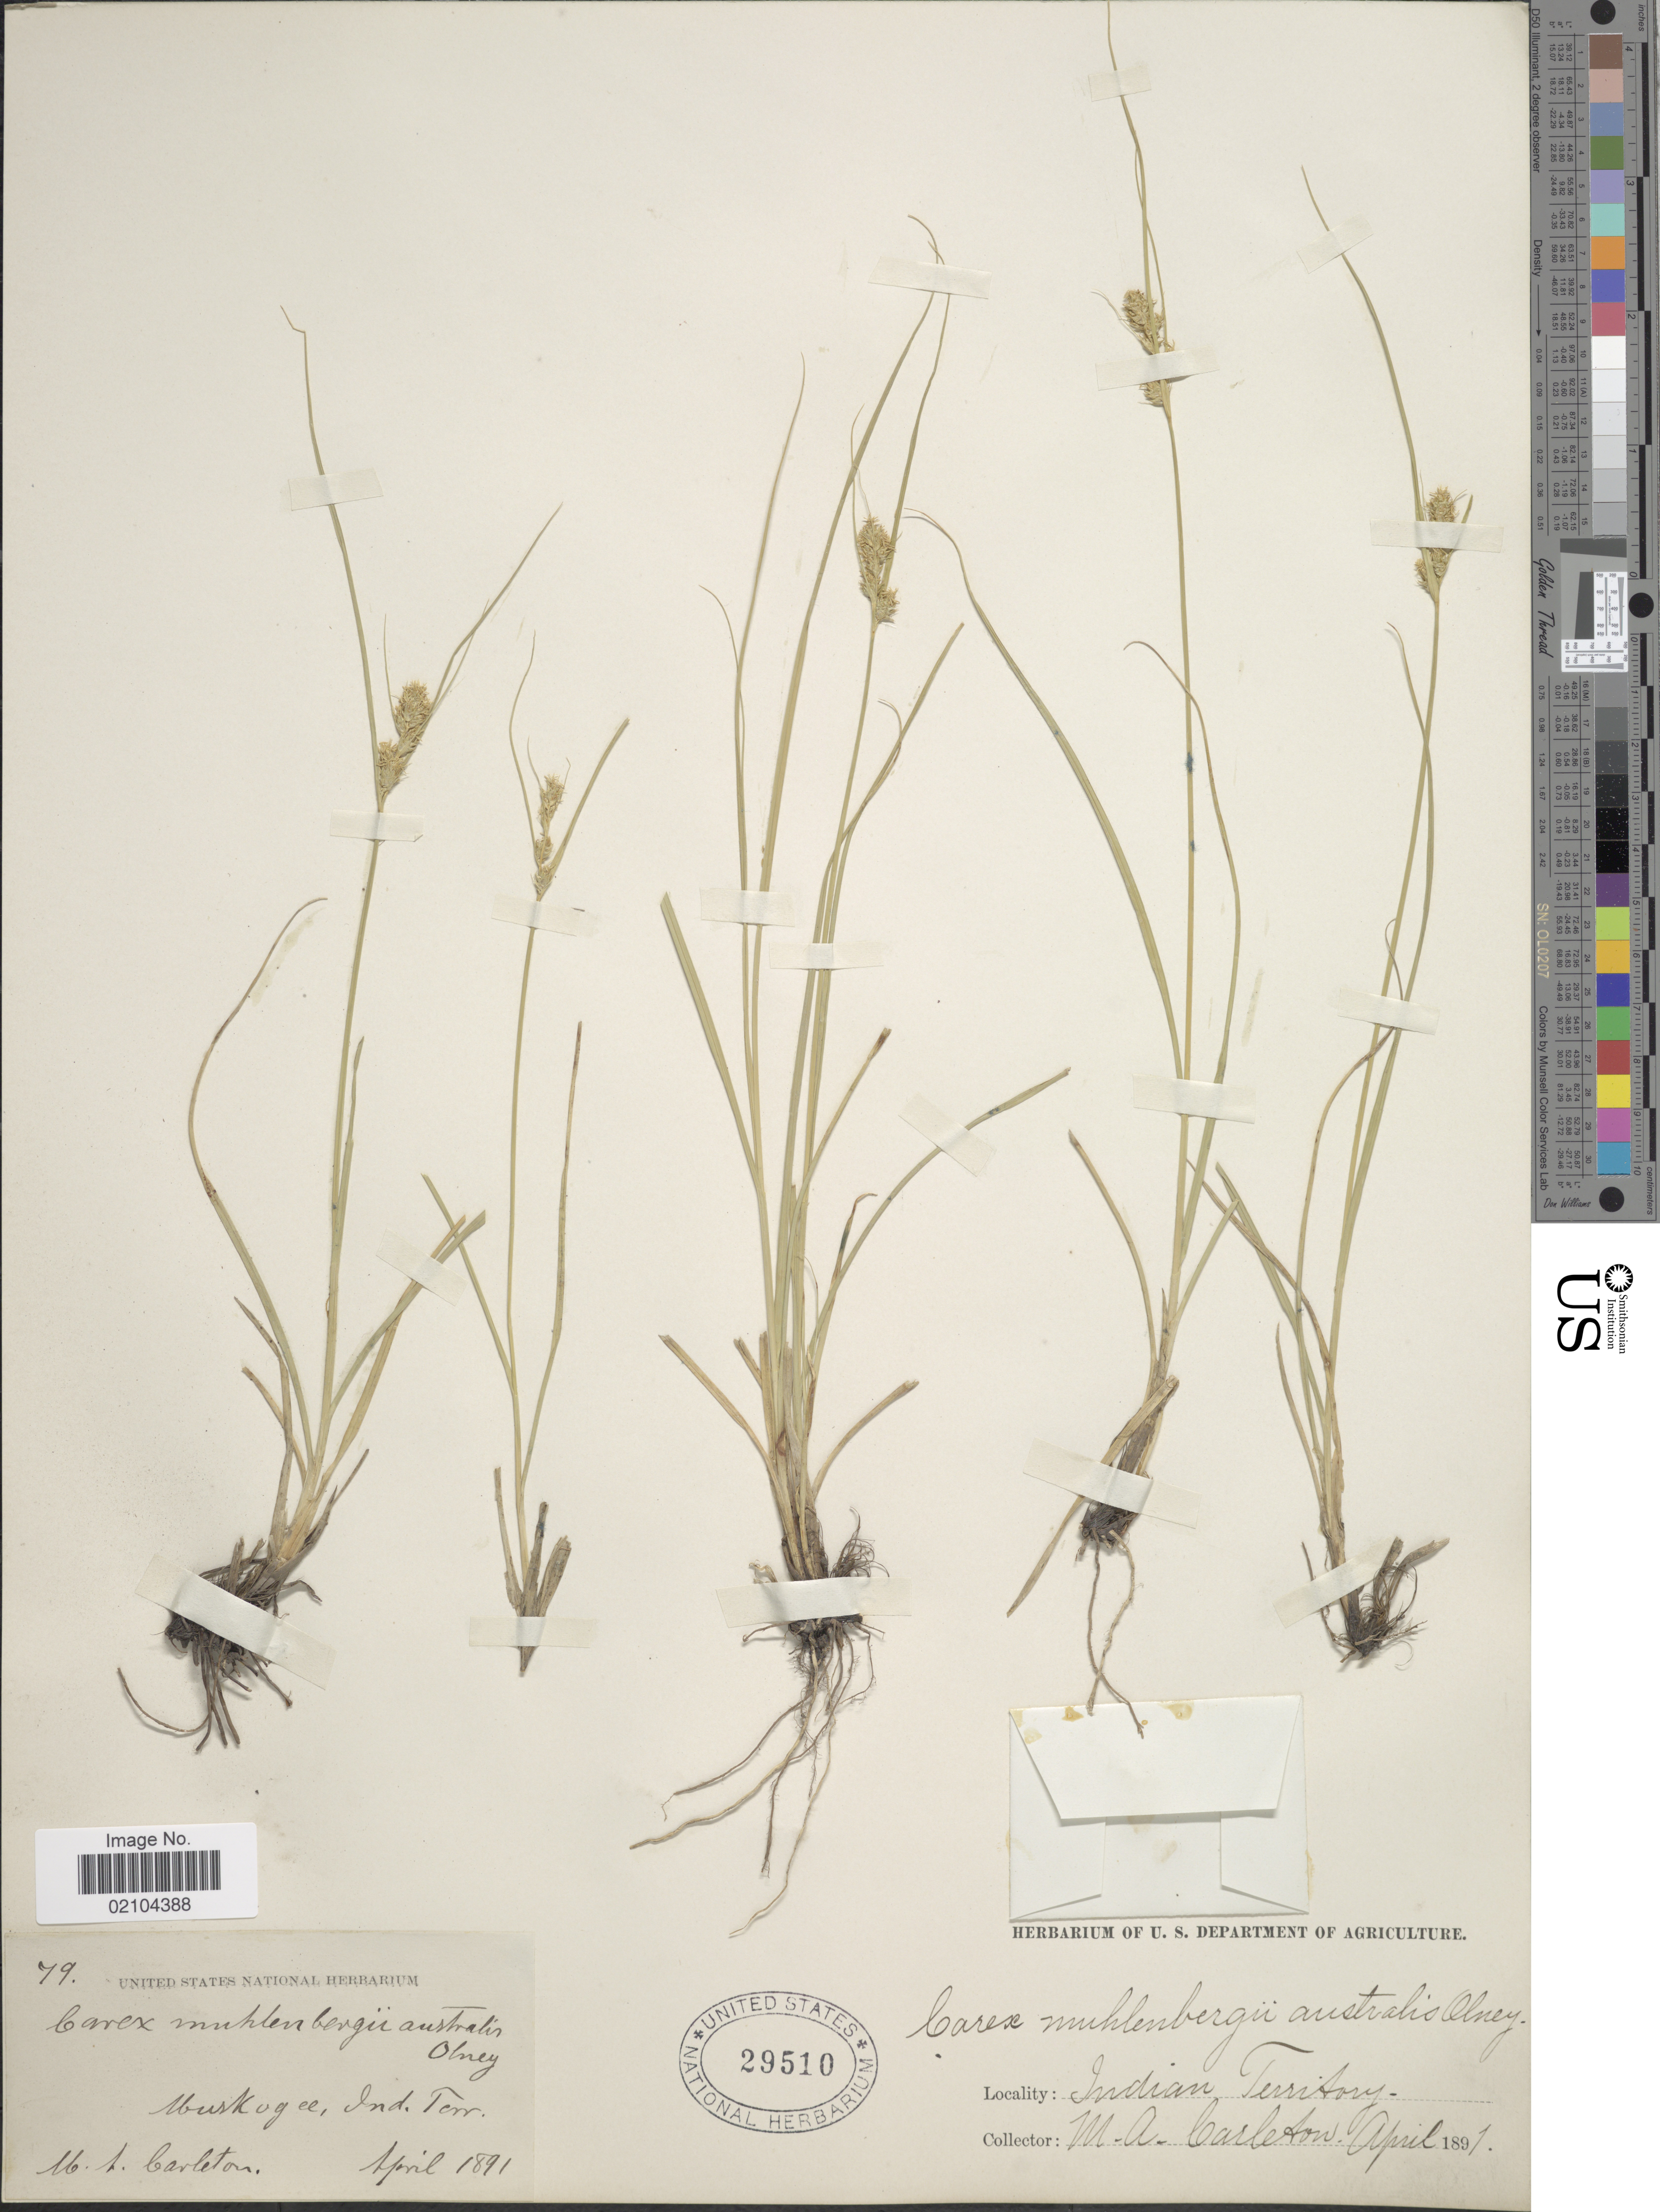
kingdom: Plantae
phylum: Tracheophyta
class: Liliopsida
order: Poales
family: Cyperaceae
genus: Carex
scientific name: Carex austrina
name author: Mack.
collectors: M. A. Carleton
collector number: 79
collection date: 1891-04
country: United States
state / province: Oklahoma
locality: Muskogee, Indian Territory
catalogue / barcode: US 29510